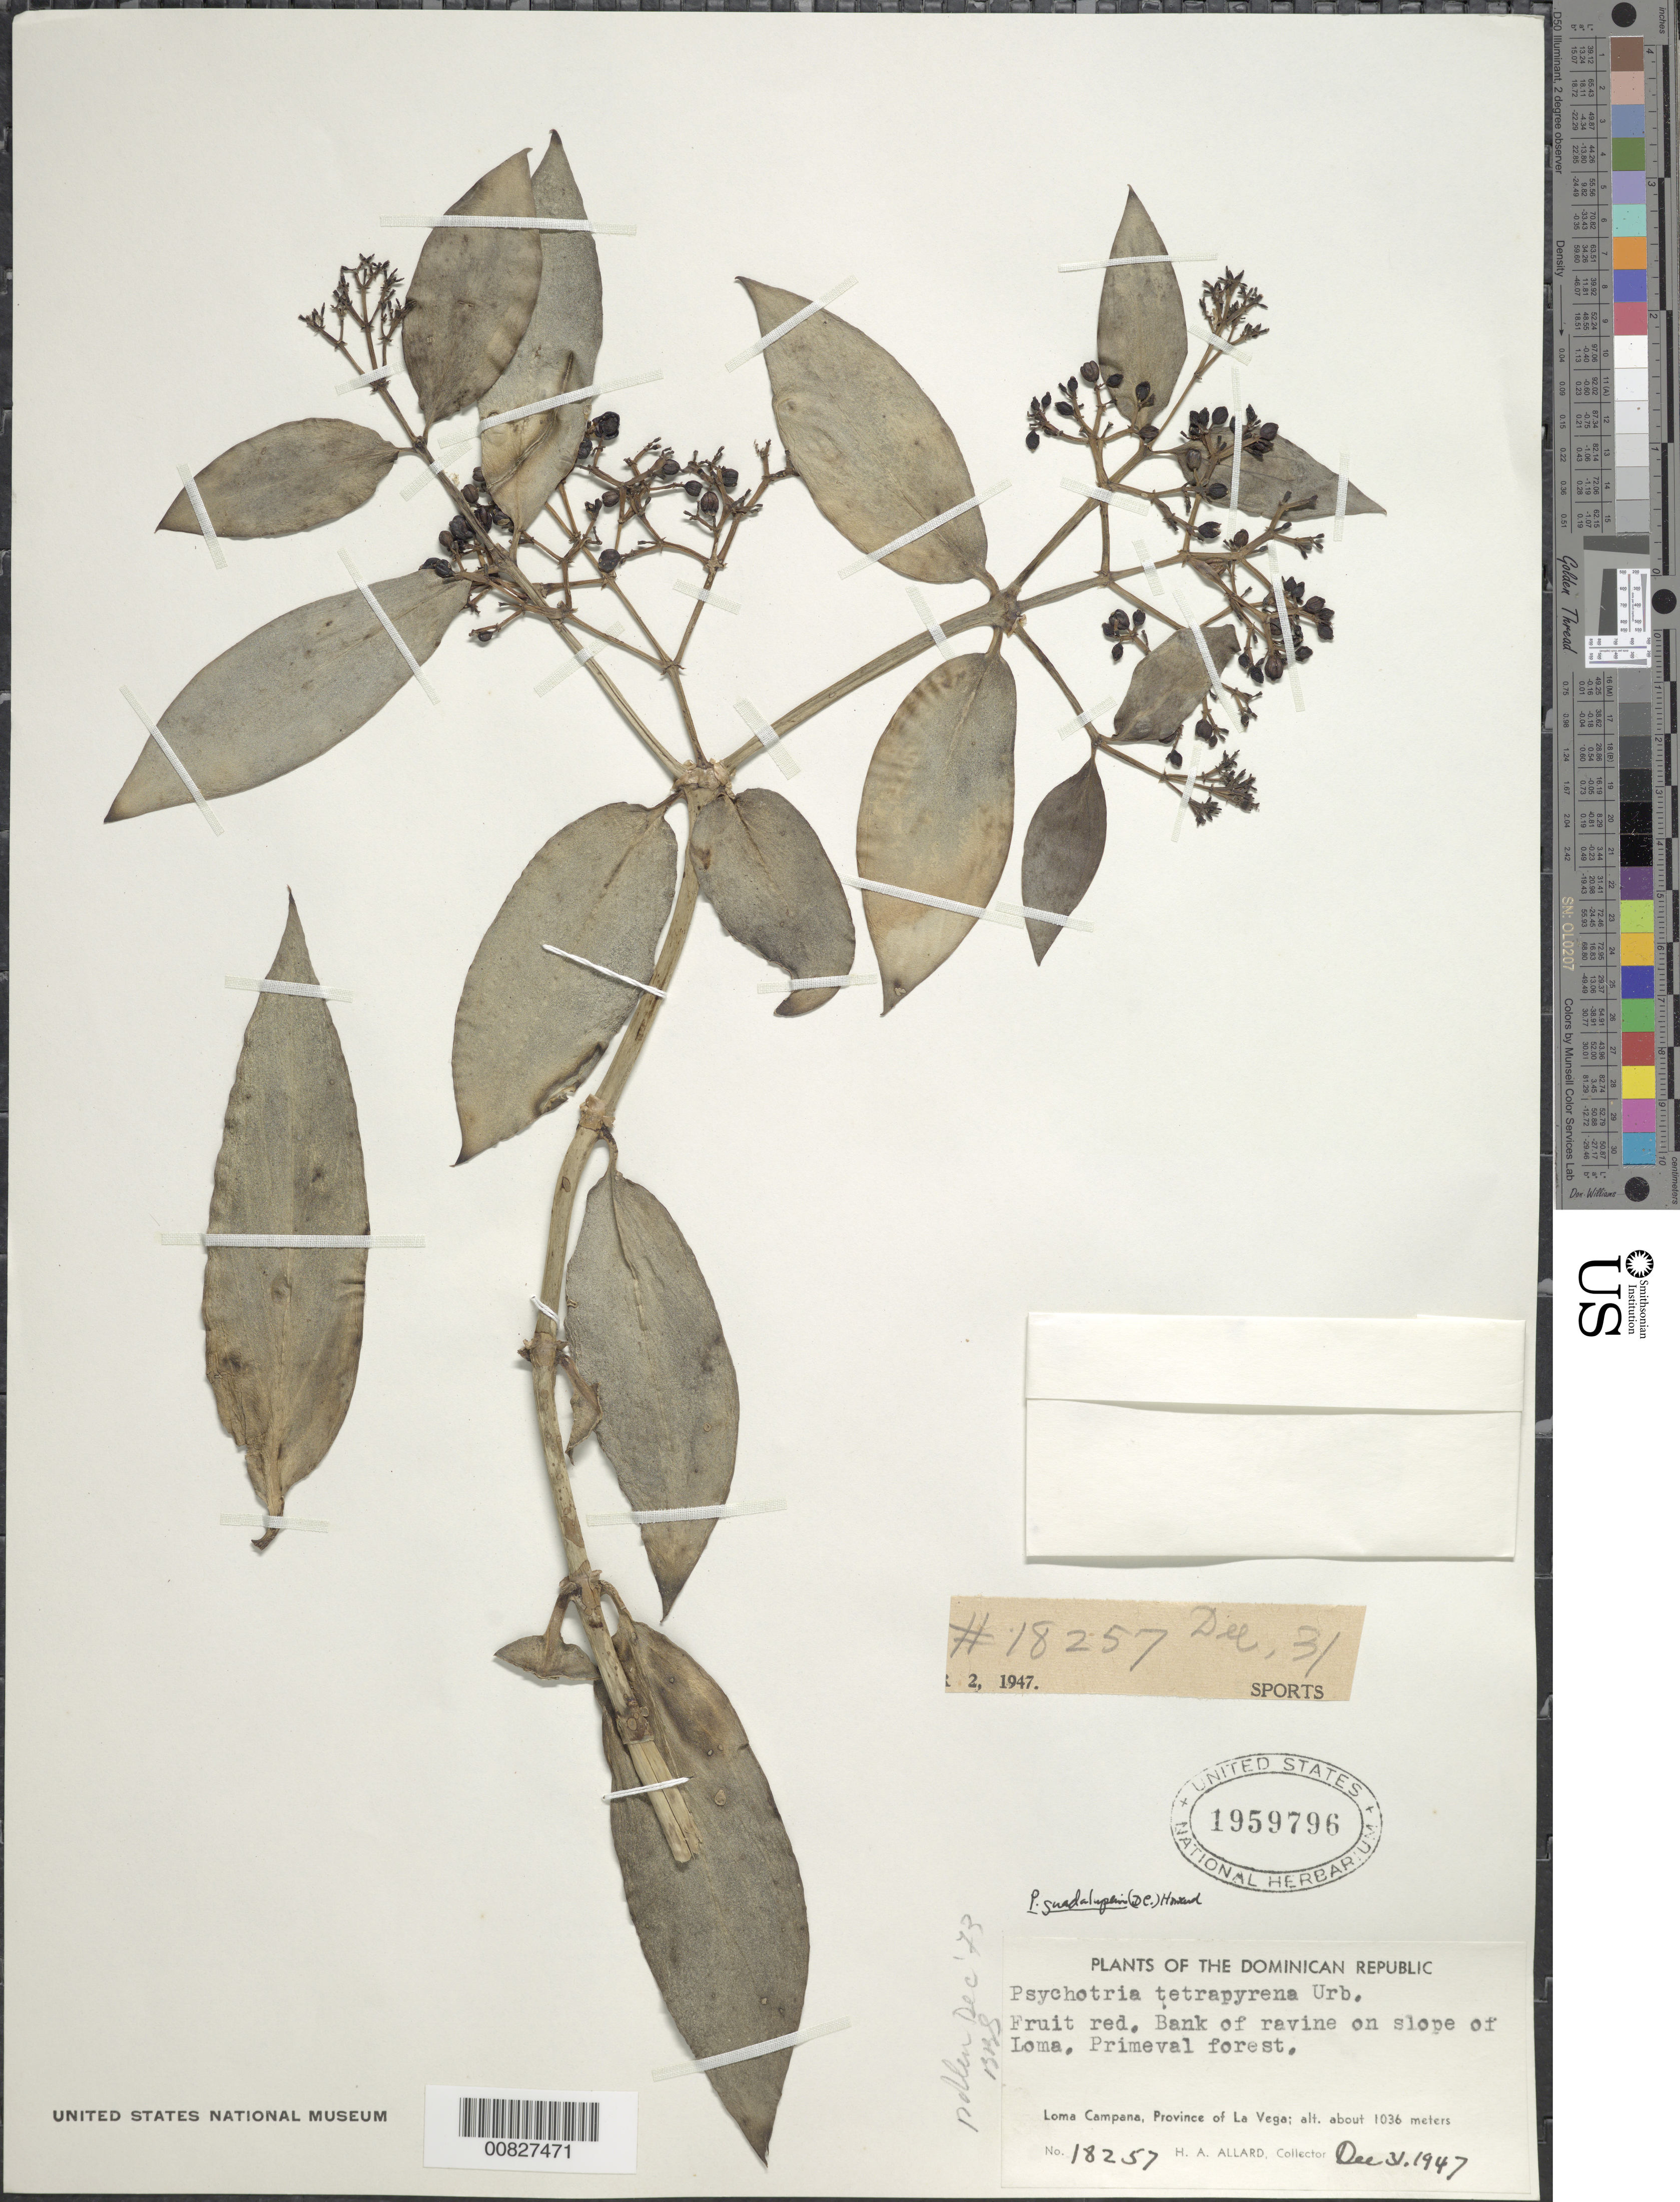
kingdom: Plantae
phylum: Tracheophyta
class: Magnoliopsida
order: Gentianales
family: Rubiaceae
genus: Notopleura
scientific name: Notopleura guadalupensis subsp. tetrapyrena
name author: (Urb.) C.M. Taylor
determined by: Nicolson, Dan H.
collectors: H. A. Allard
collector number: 18257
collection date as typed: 31 Dec 1947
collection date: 1947-12-31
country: Dominican Republic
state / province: La Vega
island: Hispaniola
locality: Loma Campana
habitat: Bank of ravine on slope of loma in primeval forest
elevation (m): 1036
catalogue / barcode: US 1959796